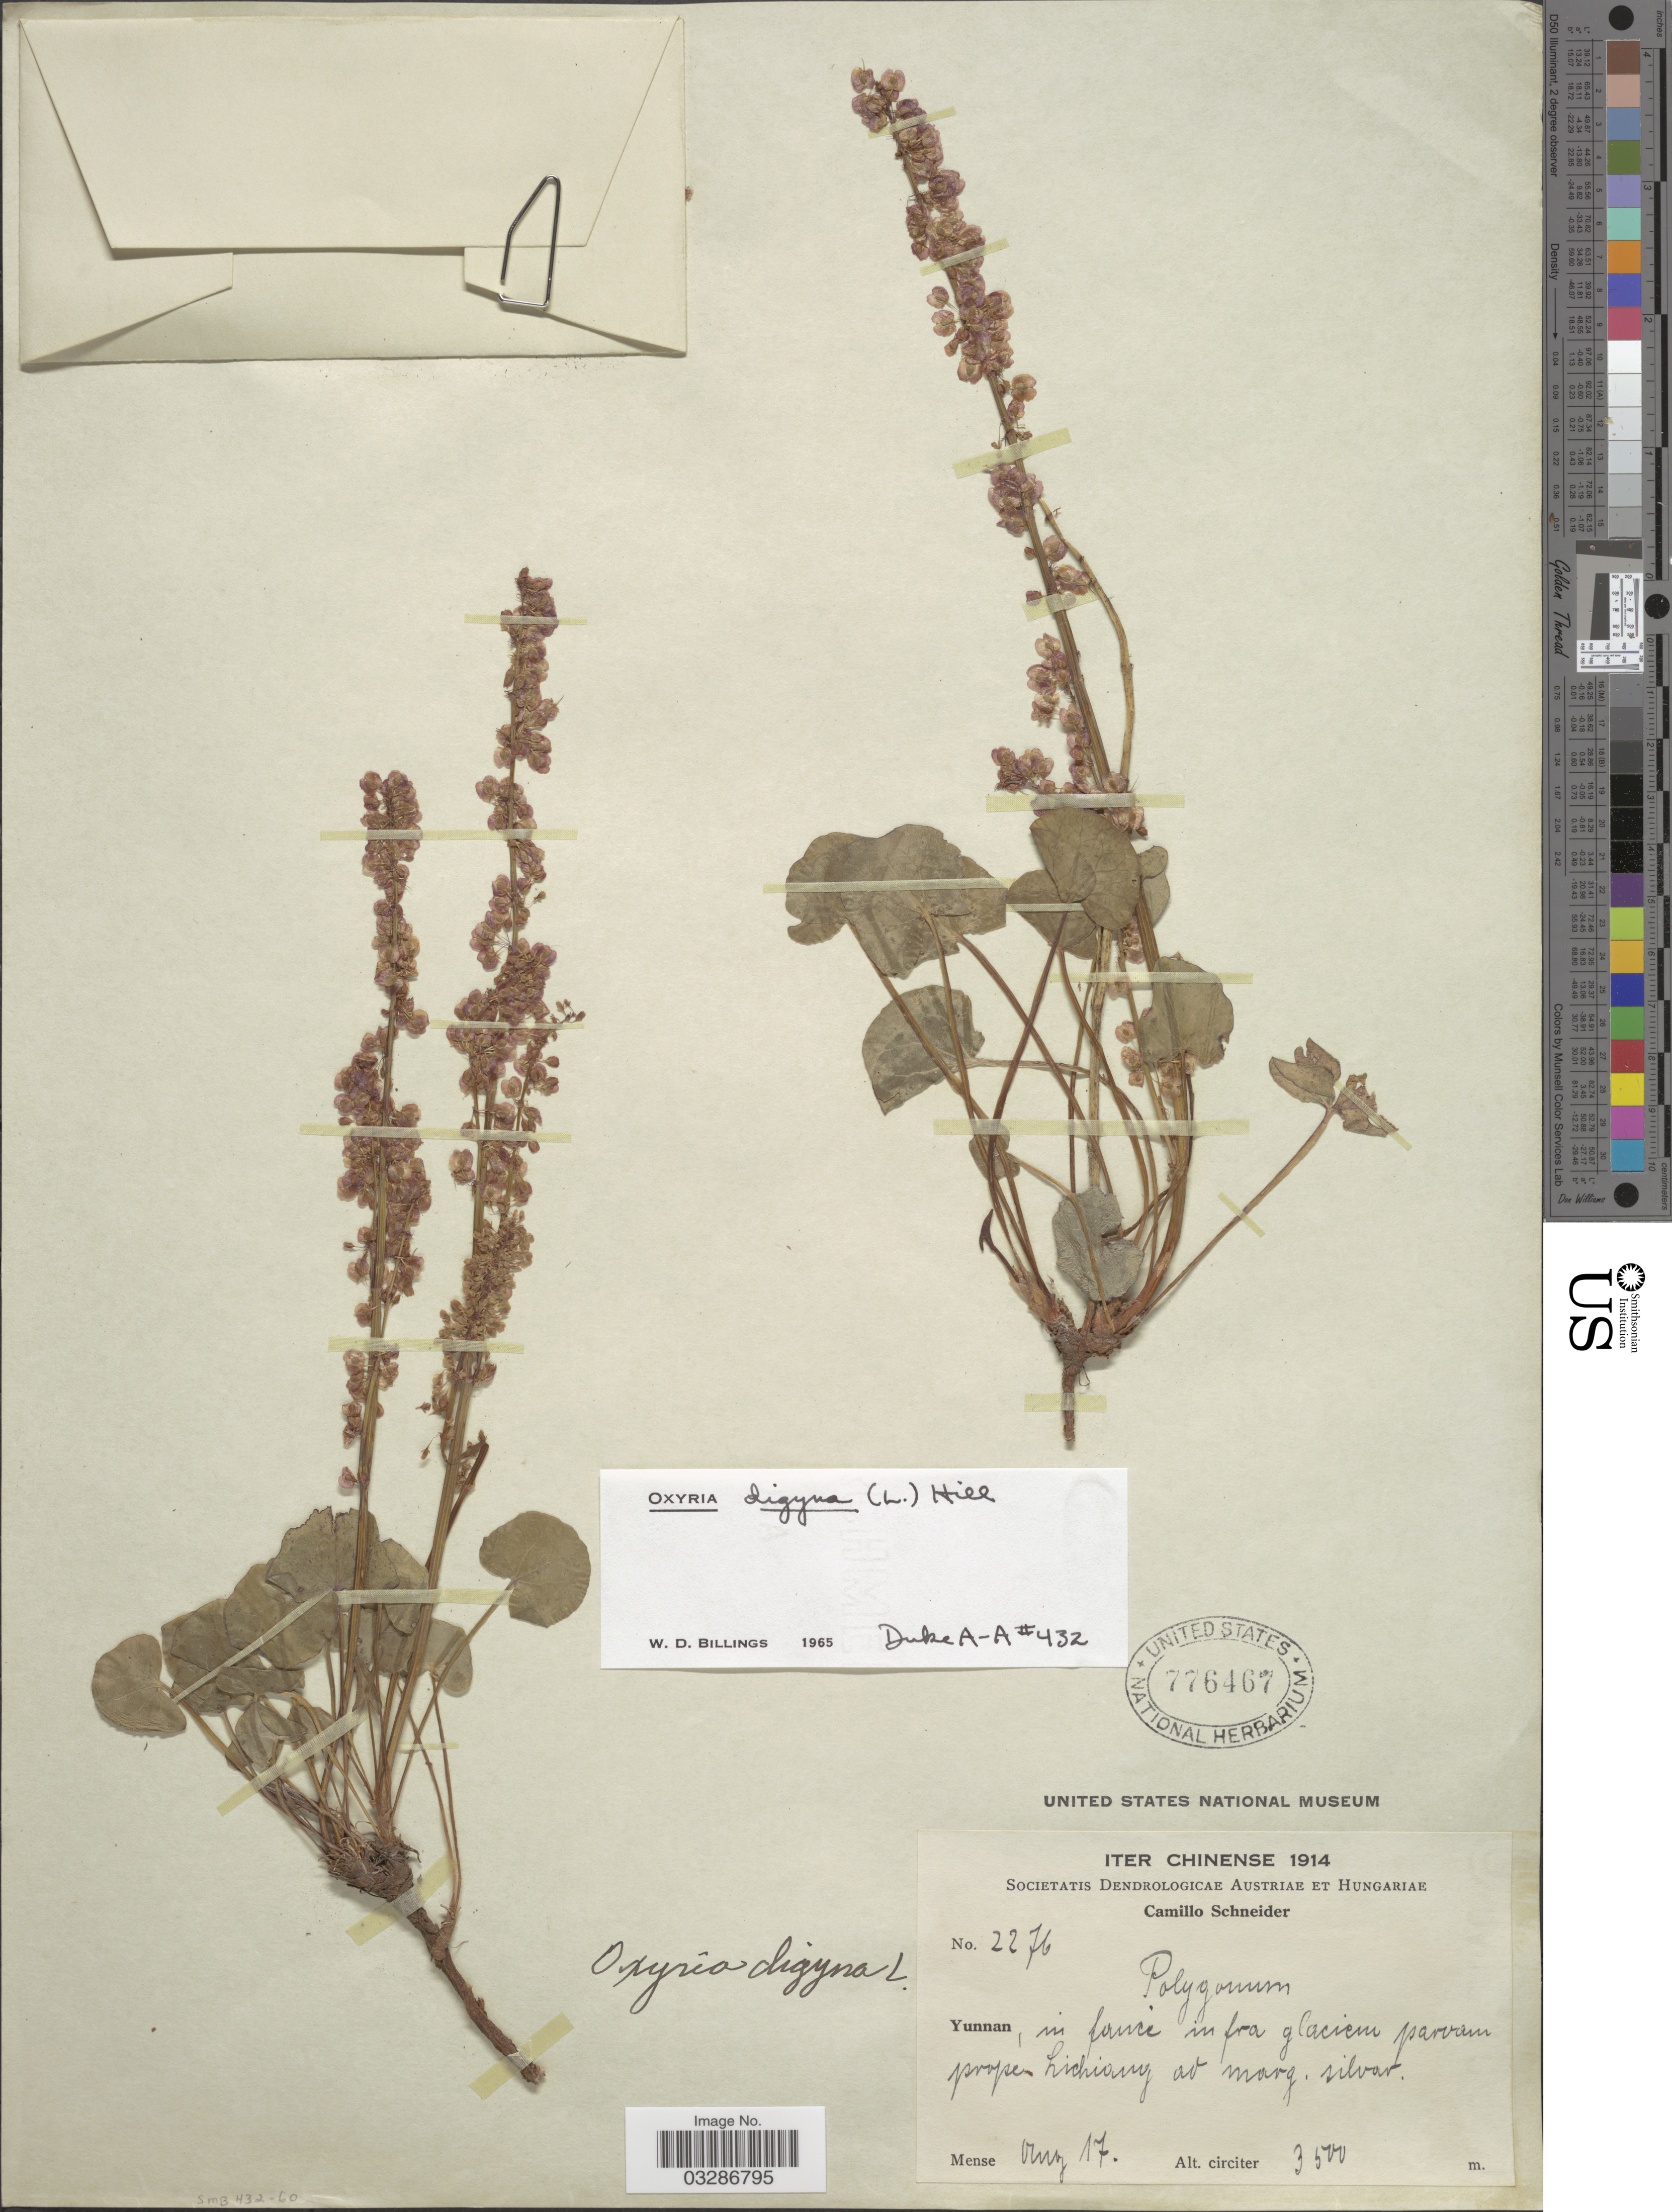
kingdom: Plantae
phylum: Tracheophyta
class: Magnoliopsida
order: Caryophyllales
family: Polygonaceae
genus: Oxyria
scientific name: Oxyria digyna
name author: (L.) Hill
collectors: C. K. Schneider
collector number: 2276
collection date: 1914-08-17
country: China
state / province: Yunnan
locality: In fance [interpreted] in fra [interpreted] glaciem [interpreted] parvam prope Lichiang ad marg. silvar.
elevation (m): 3500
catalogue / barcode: US 776467